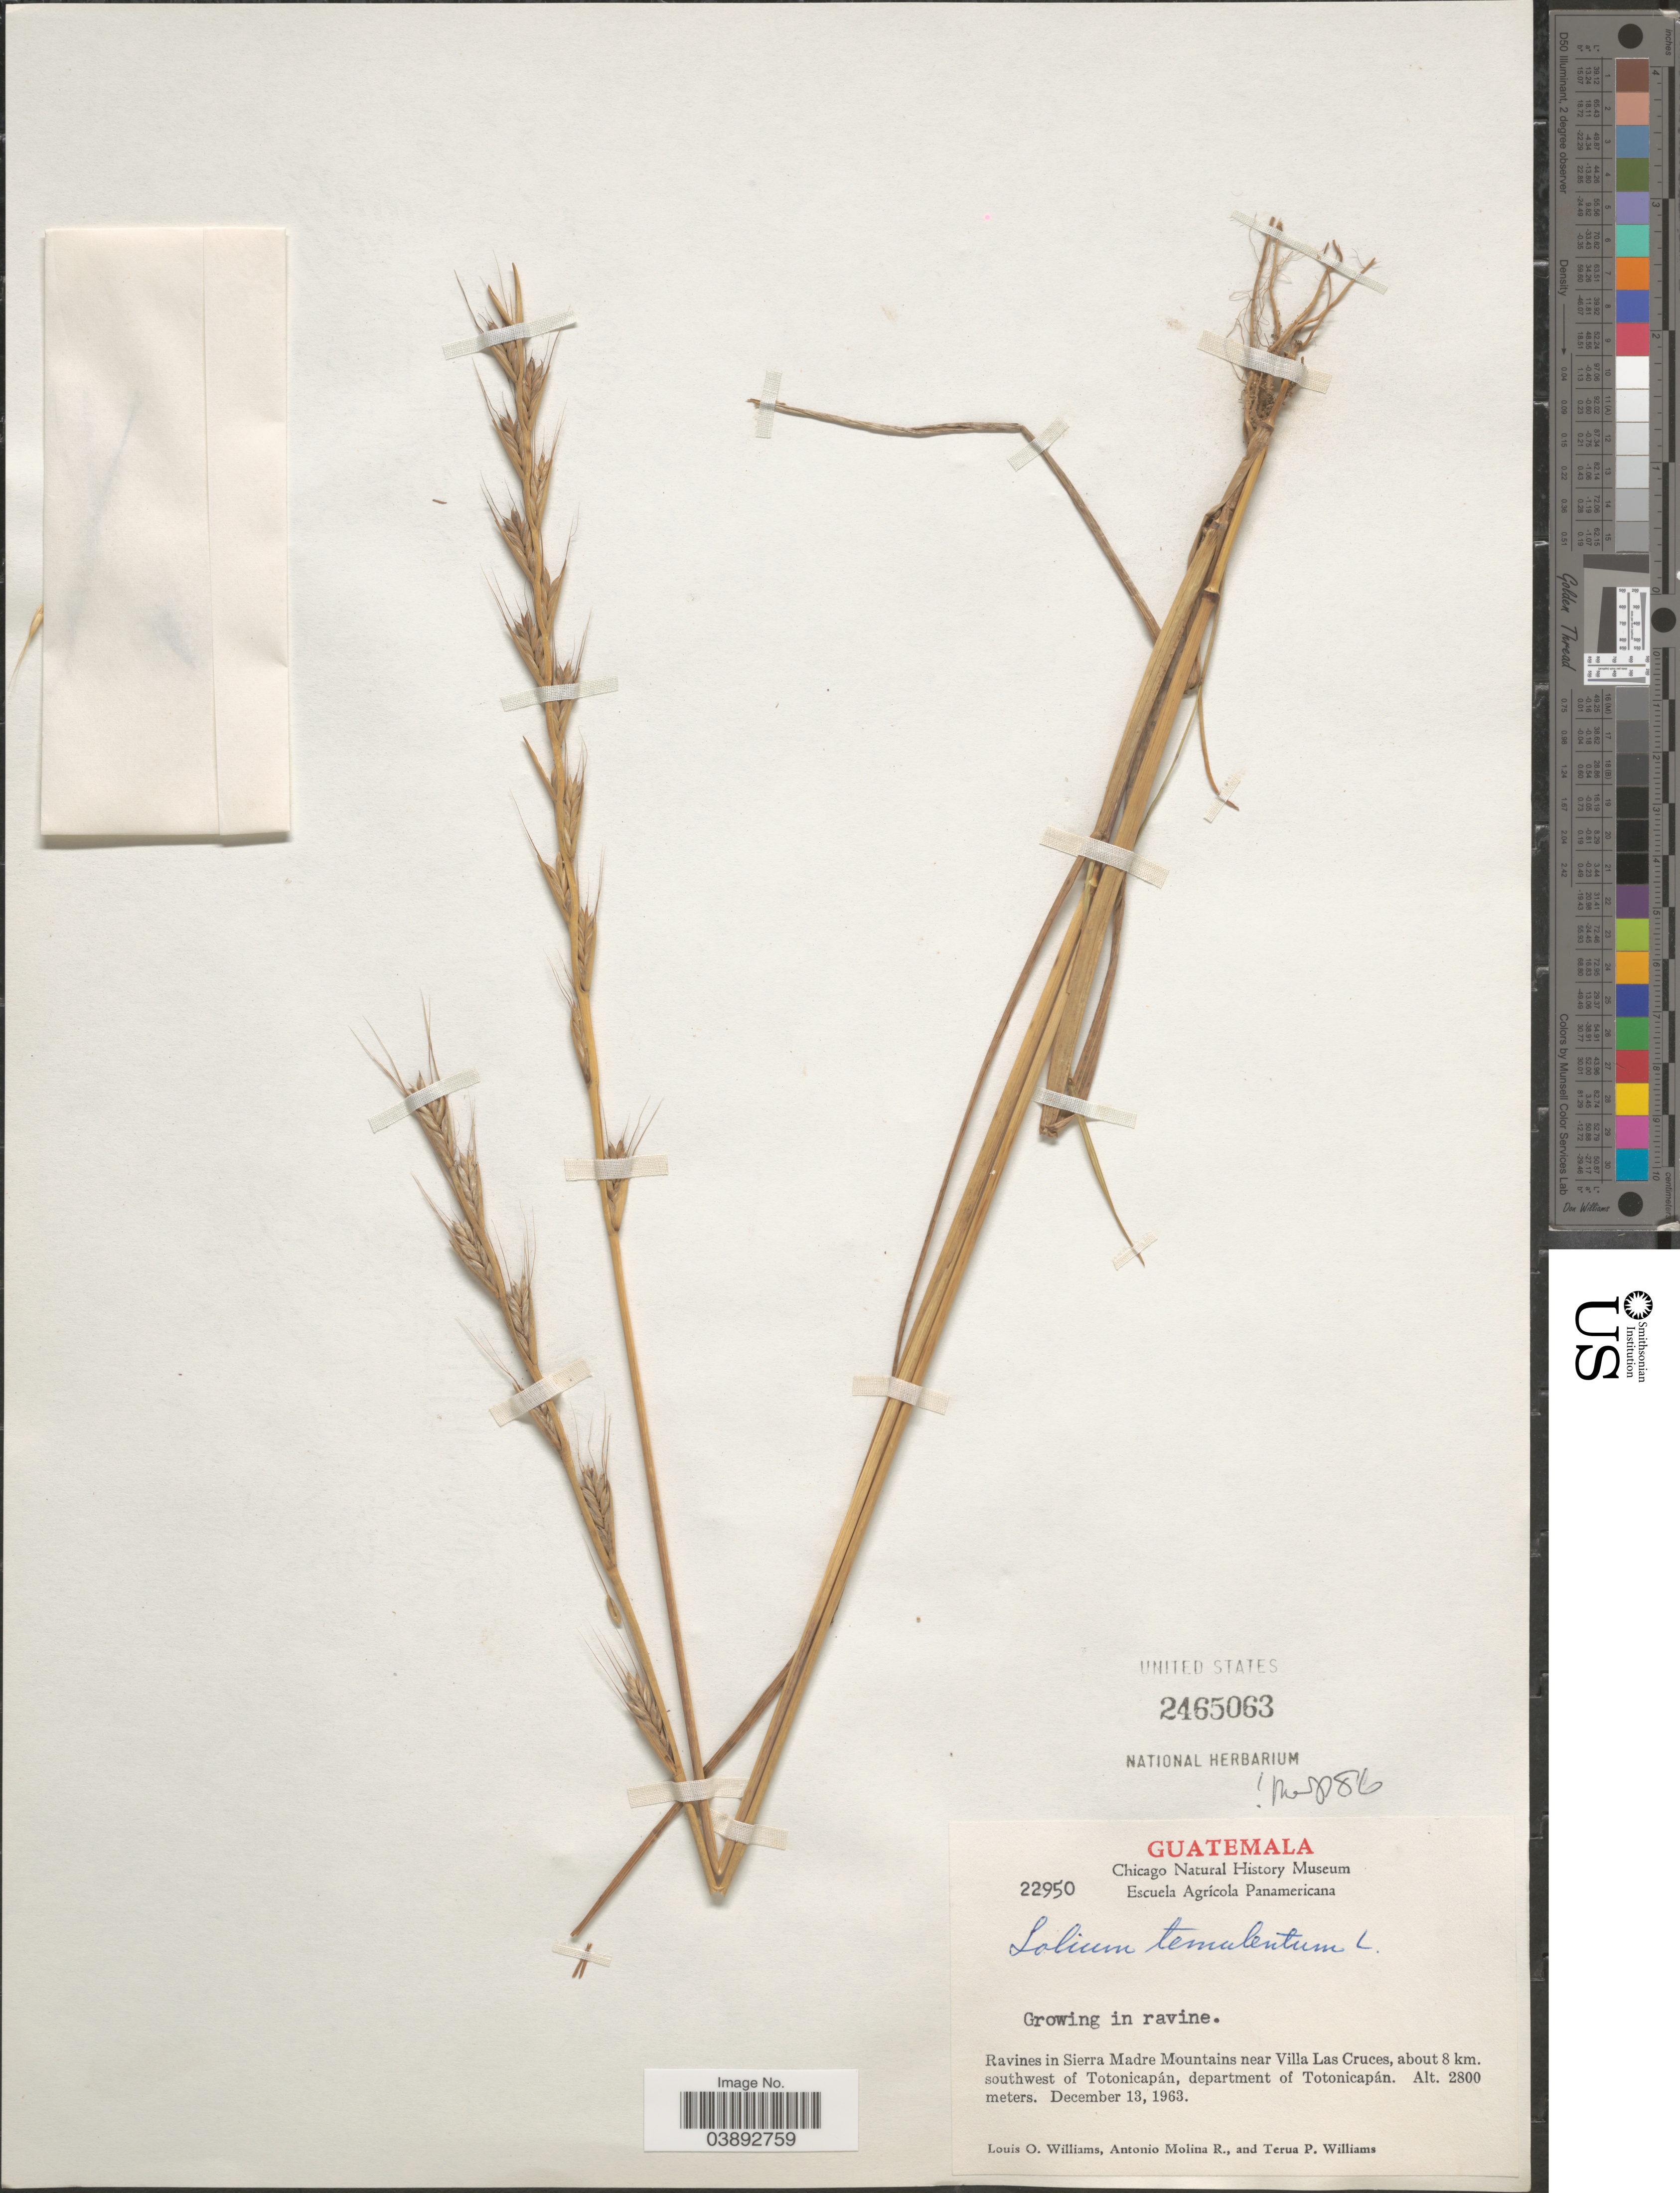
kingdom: Plantae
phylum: Tracheophyta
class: Liliopsida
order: Poales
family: Poaceae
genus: Lolium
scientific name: Lolium temulentum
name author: L.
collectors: L. O. Williams, A. Molina R. & T. Williams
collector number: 22950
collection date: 1963-12-13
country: Guatemala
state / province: Totonicapan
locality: Ravines in Sierra Madre Mountains near Villa Las Cruces, about 8 km. southwest of Totonicapán, department of Totonicapán.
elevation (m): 2800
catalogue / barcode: US 2465063